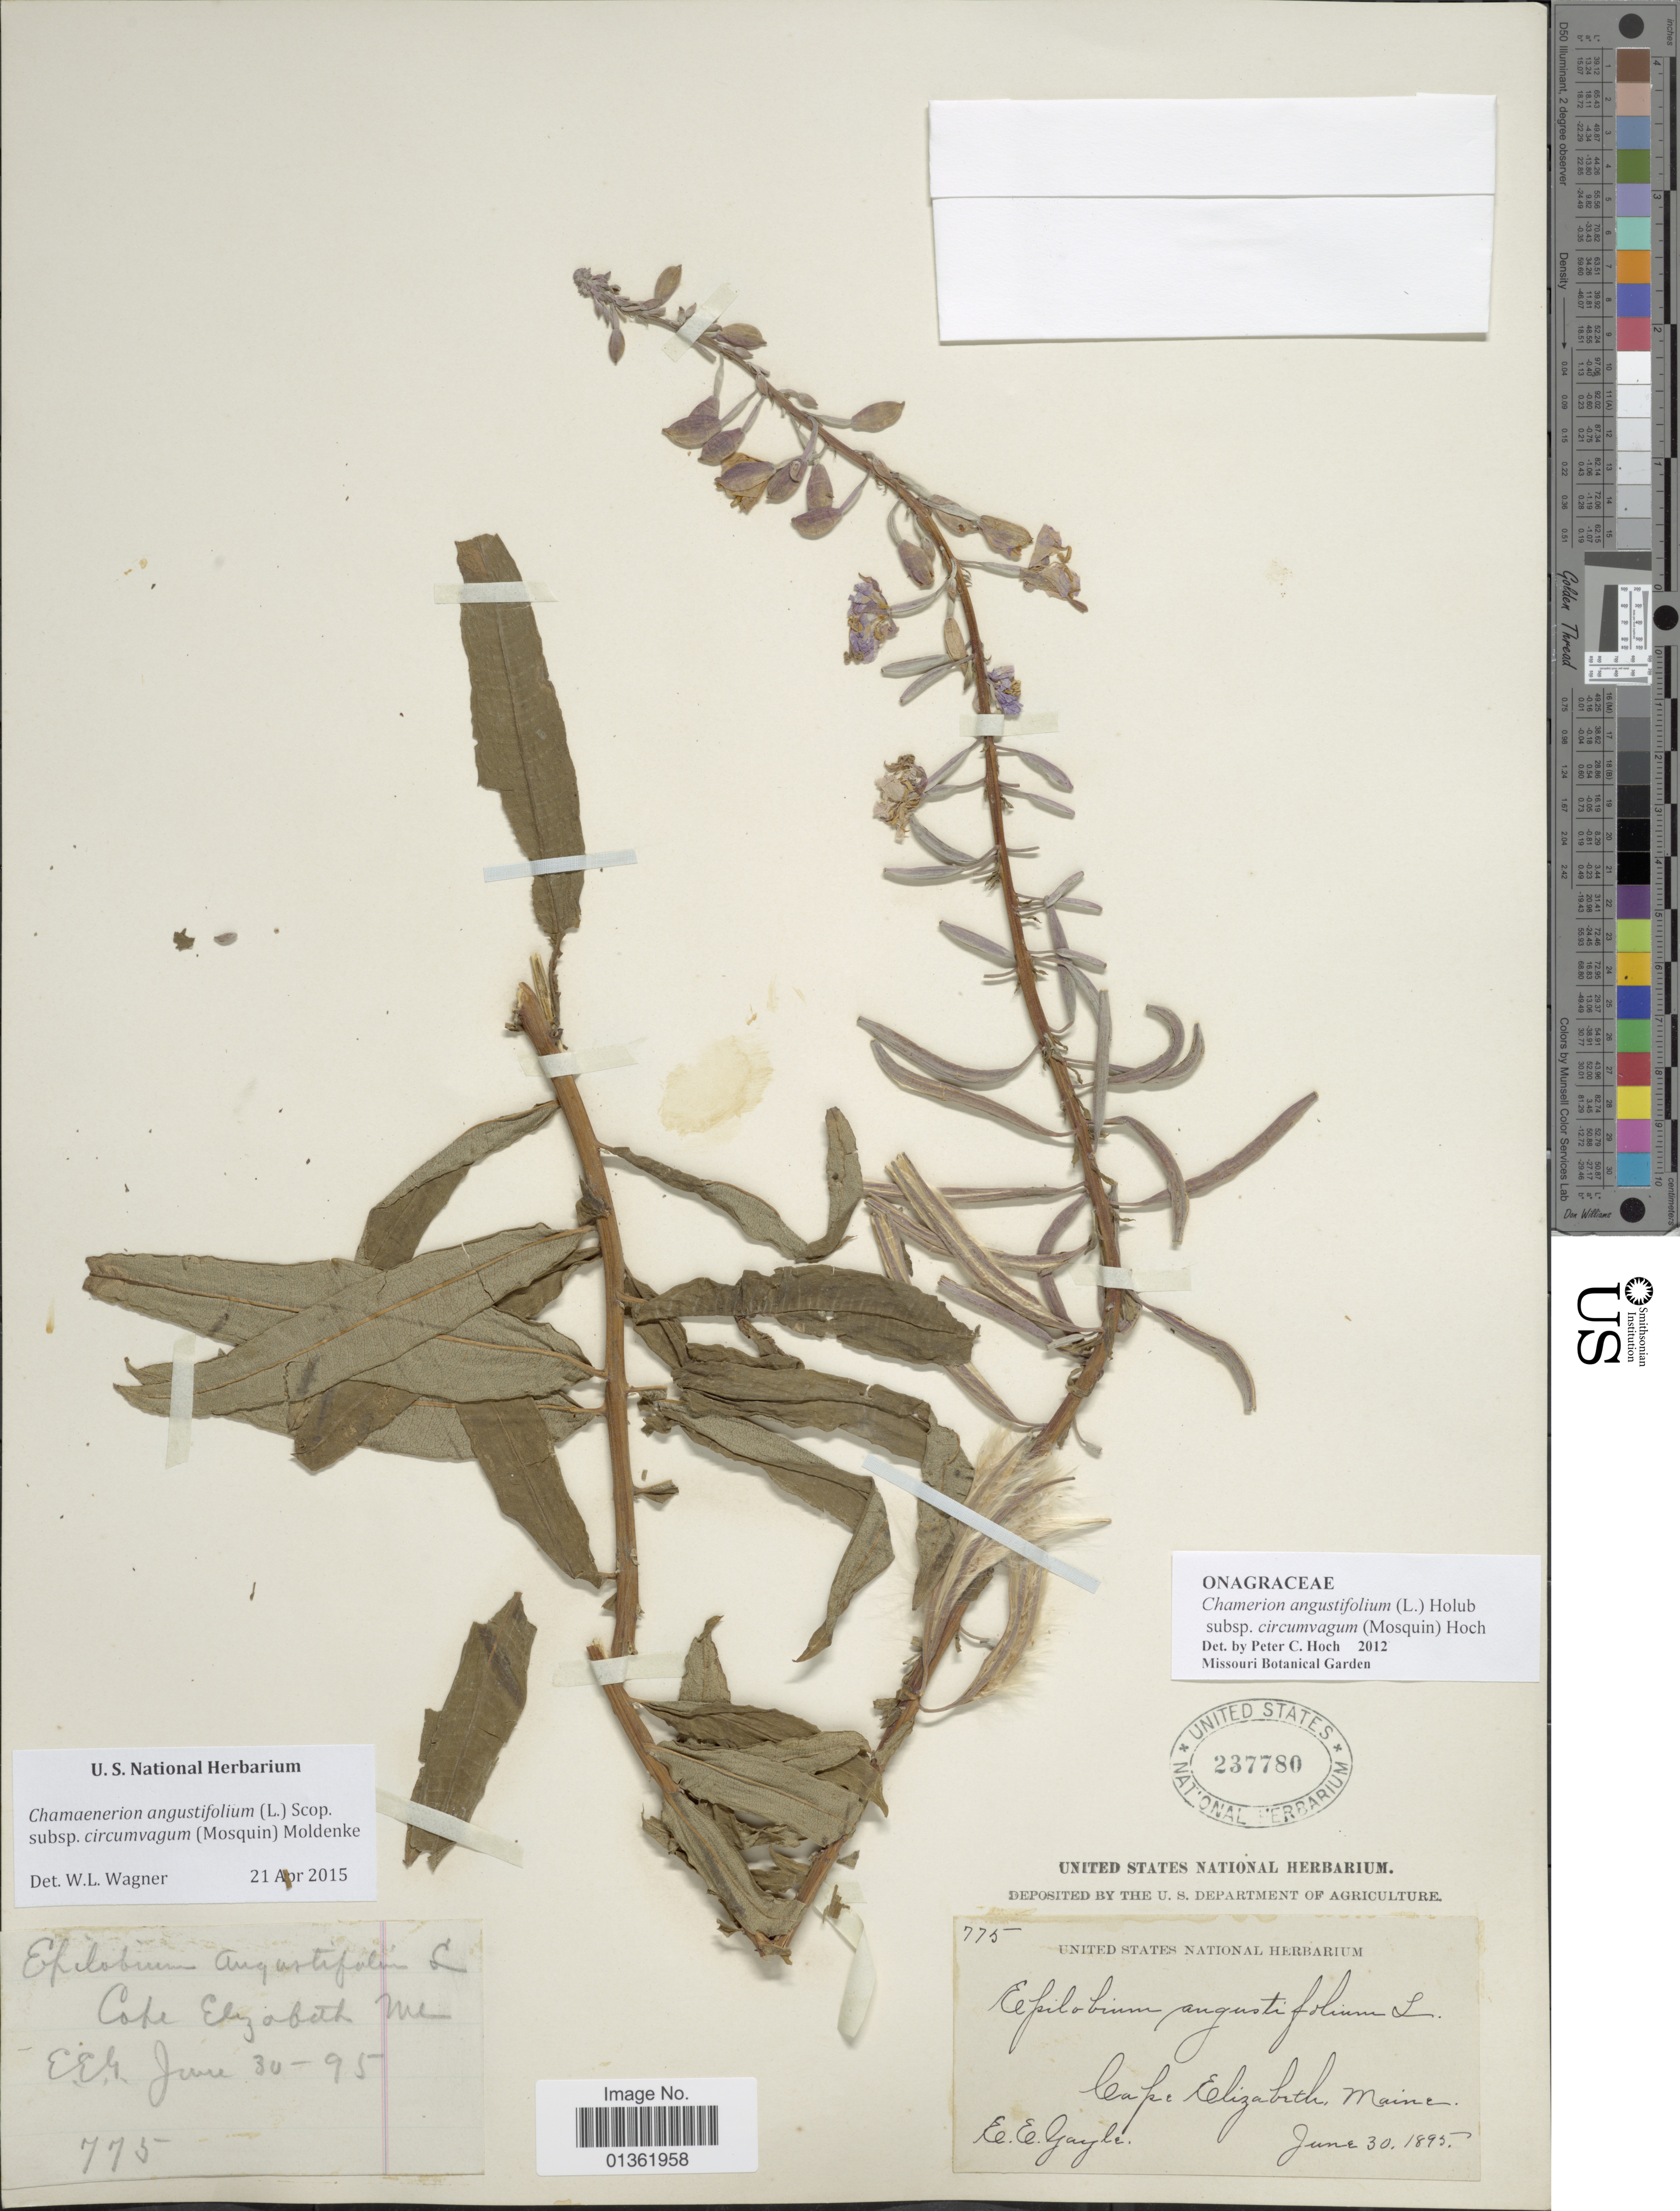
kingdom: Plantae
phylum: Tracheophyta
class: Magnoliopsida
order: Myrtales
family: Onagraceae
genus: Chamaenerion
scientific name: Chamaenerion angustifolium subsp. circumvagum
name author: (Mosquin) Moldenke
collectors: E. Gayle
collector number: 775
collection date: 1895-06-30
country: United States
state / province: Maine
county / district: Cumberland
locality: Cape Elizabeth.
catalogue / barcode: US 237780